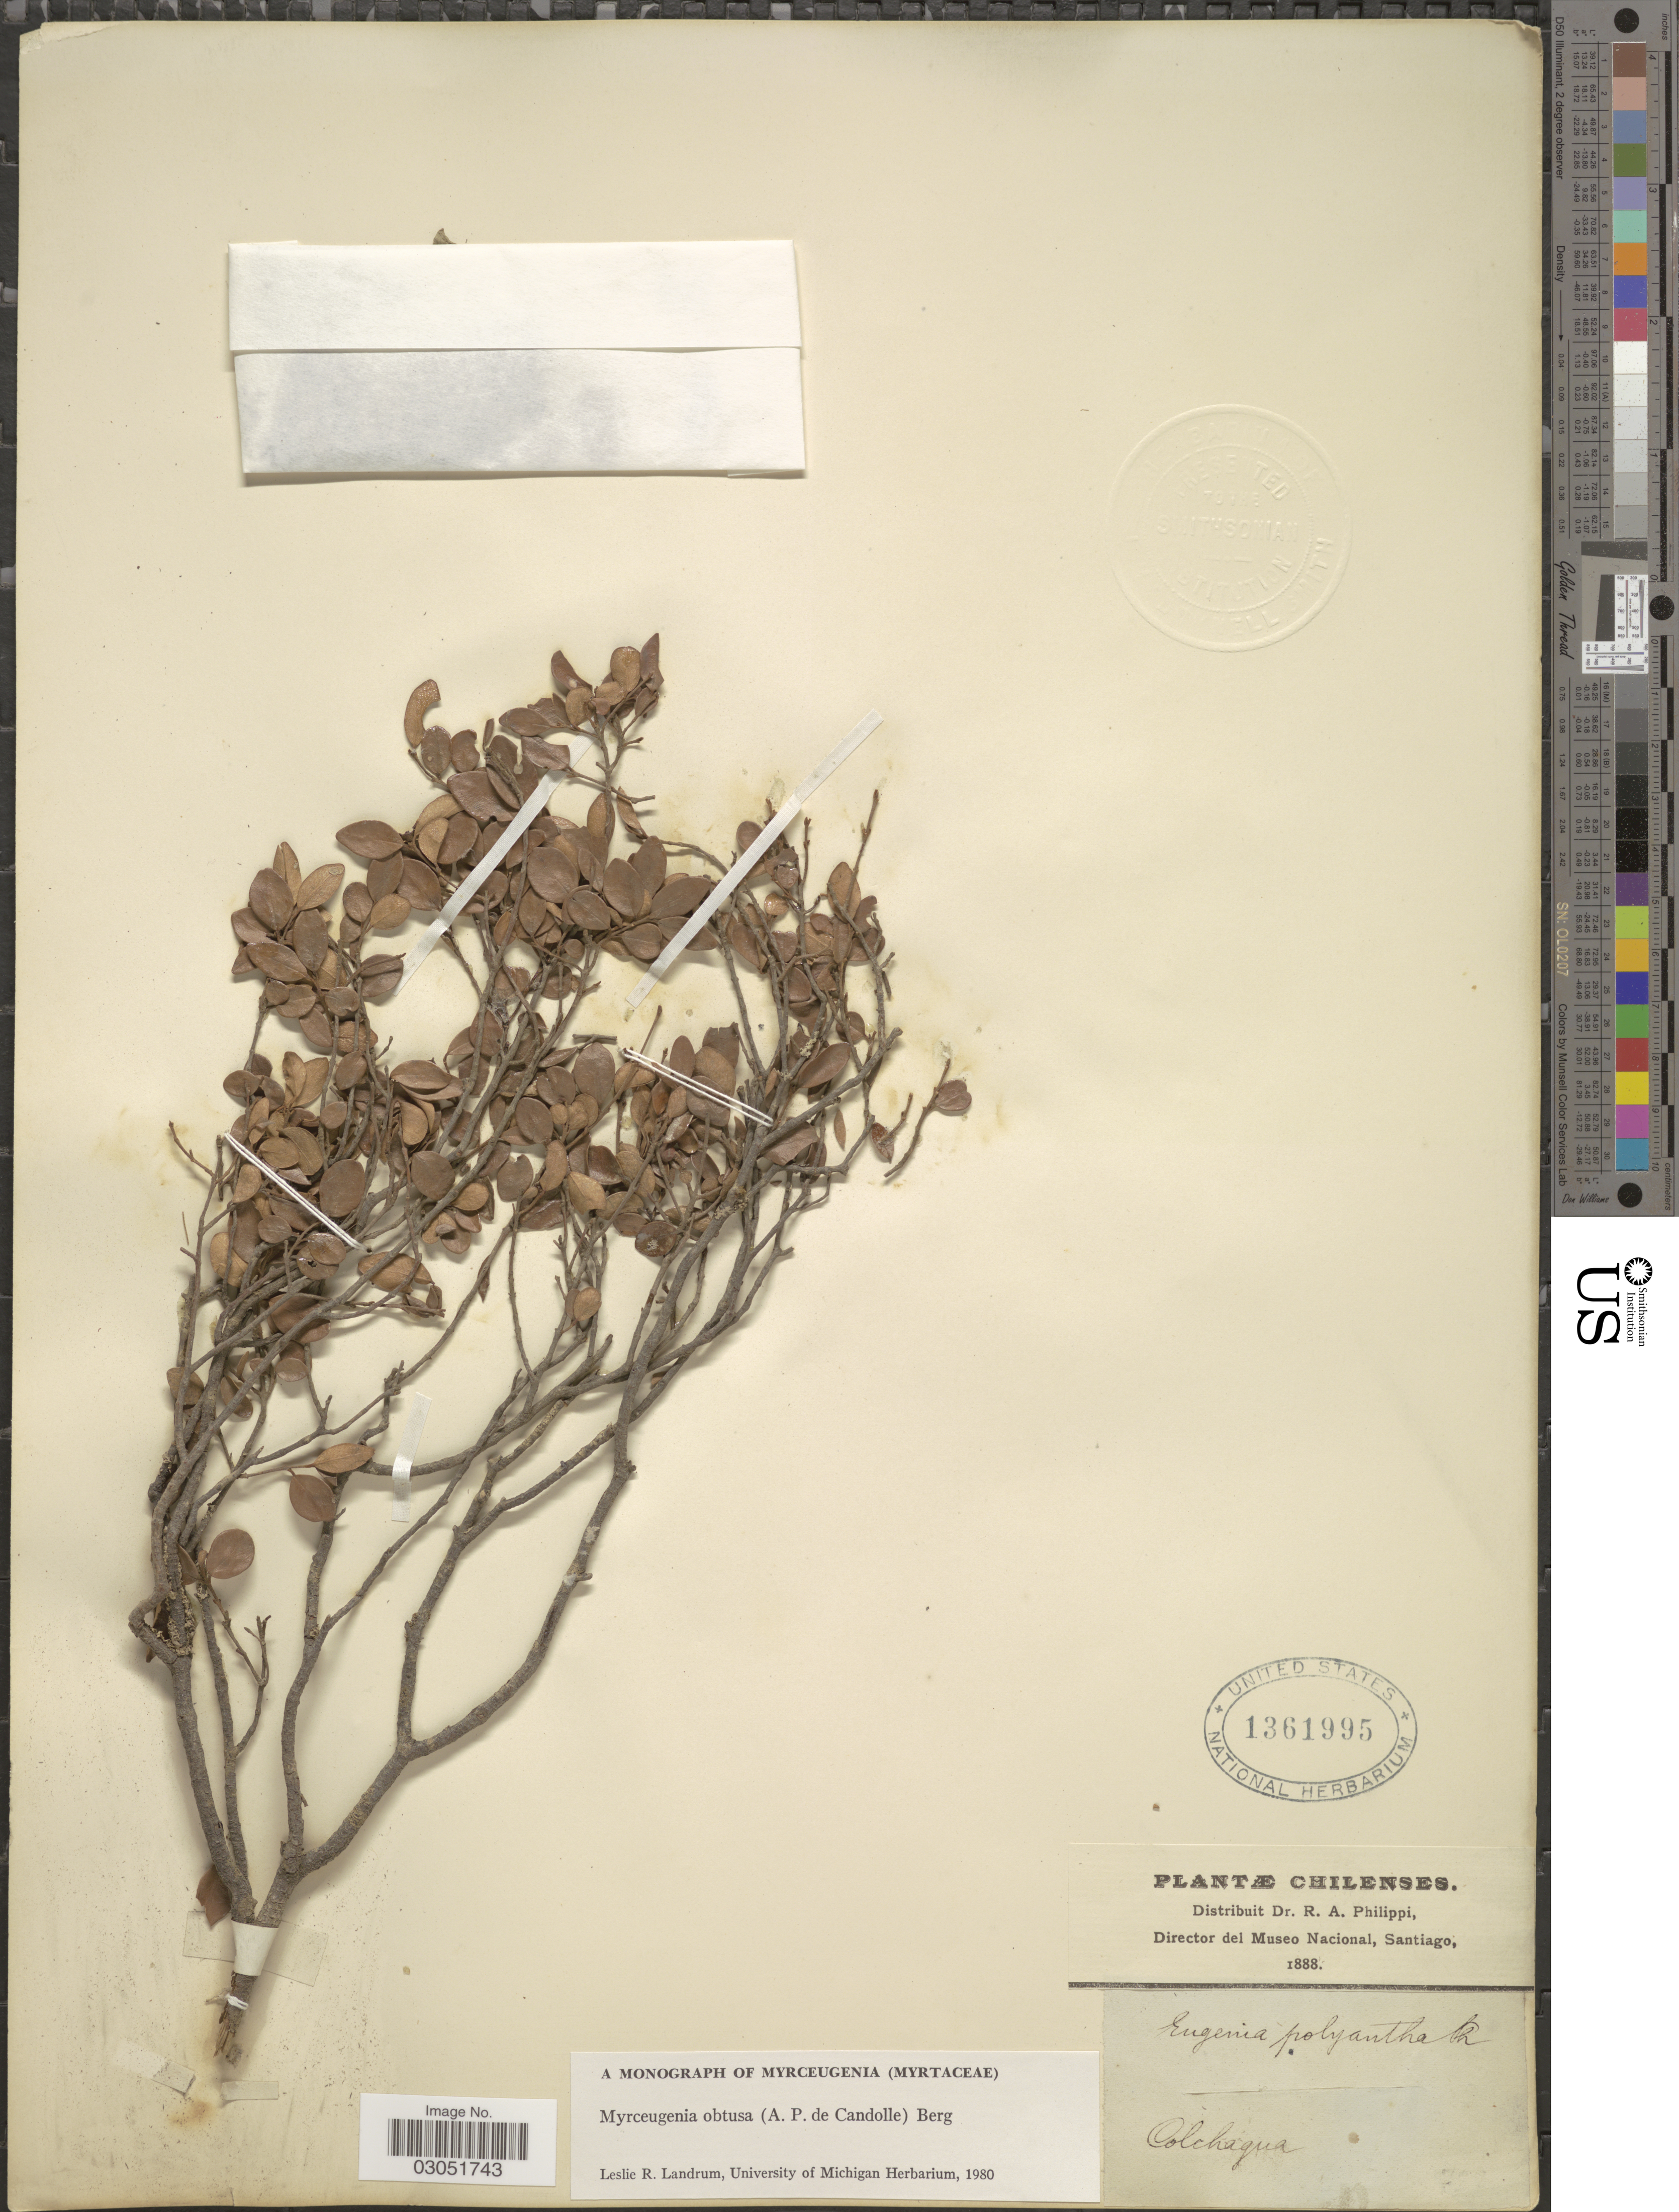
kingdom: Plantae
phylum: Tracheophyta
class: Magnoliopsida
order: Myrtales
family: Myrtaceae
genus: Myrceugenia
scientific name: Myrceugenia obtusa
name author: O. Berg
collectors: ex. herb. R.A. Philippi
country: Chile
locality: Colchagua.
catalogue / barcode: US 1361995